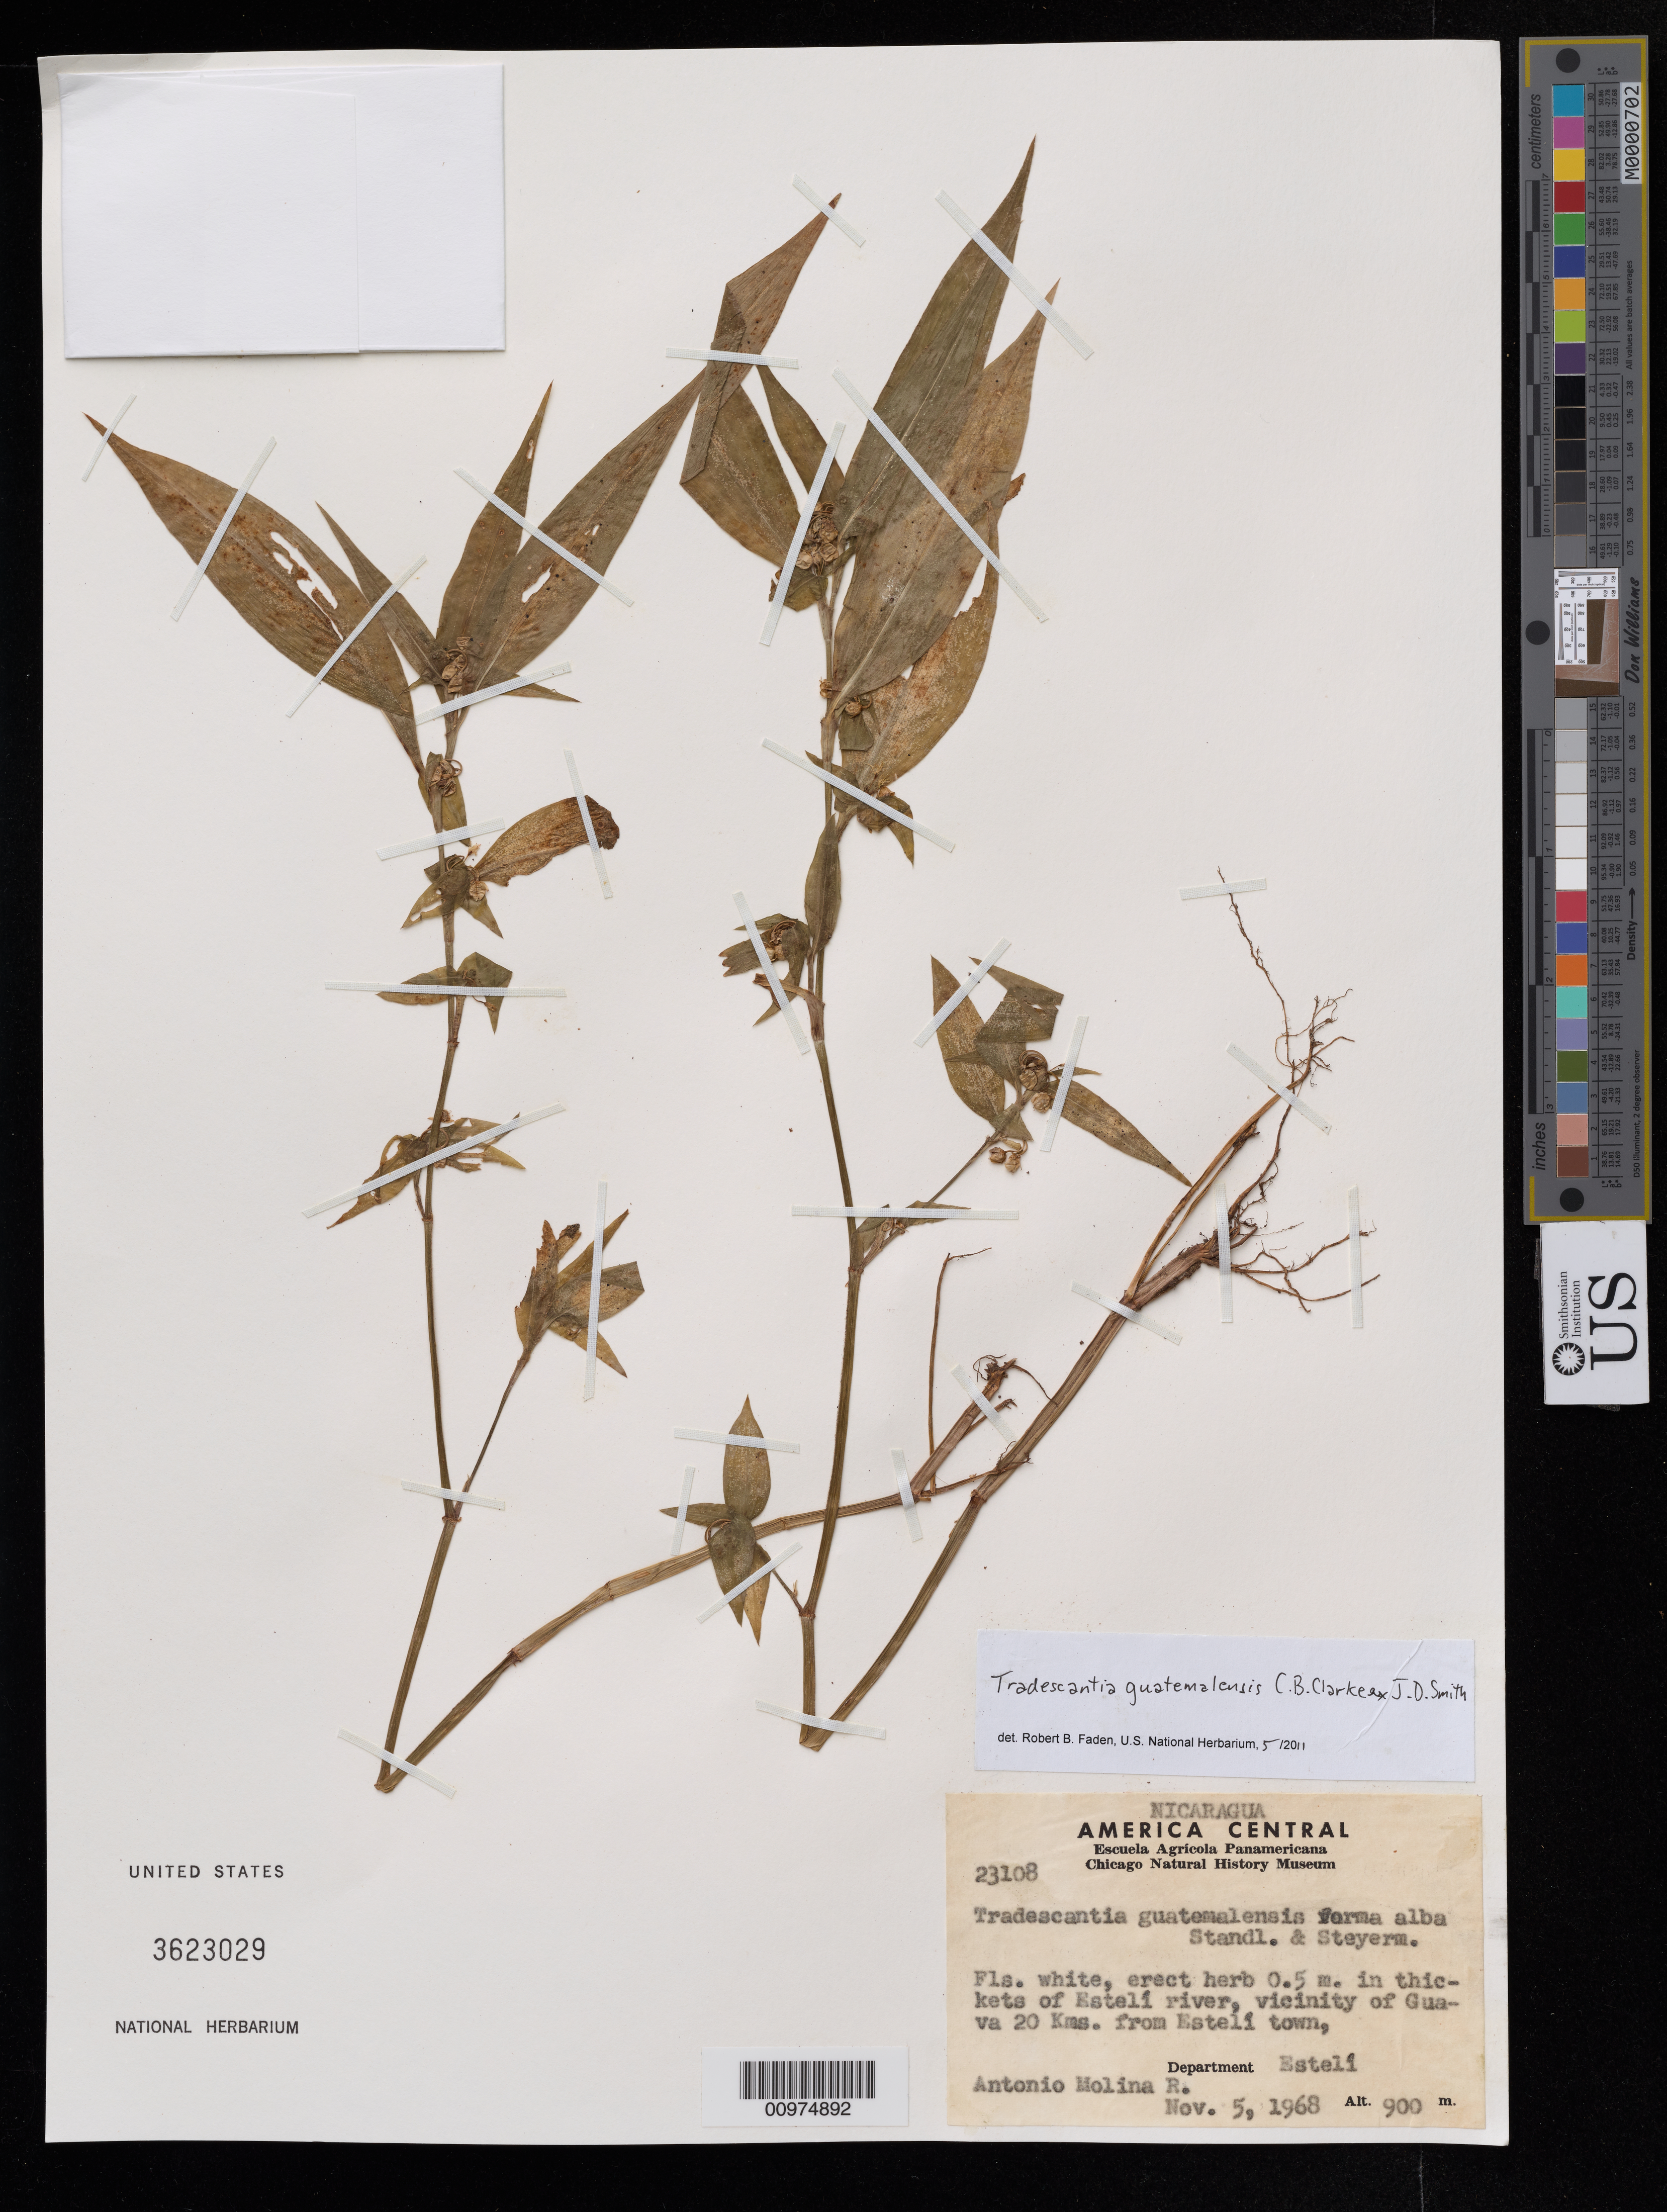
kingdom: Plantae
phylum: Tracheophyta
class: Liliopsida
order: Commelinales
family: Commelinaceae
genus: Tradescantia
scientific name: Tradescantia guatemalensis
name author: C.B. Clarke ex Donn. Sm.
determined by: Faden, Robert B., (US), Smithsonian Institution - National Museum of Natural History (UNITED STATES)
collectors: A. Molina R.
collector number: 23108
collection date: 1968-11-05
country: Nicaragua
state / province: Estelí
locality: vicinity of Guava 20 kms. from Estalí town,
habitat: in thickets of Estelí river,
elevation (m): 900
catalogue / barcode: US 3623029